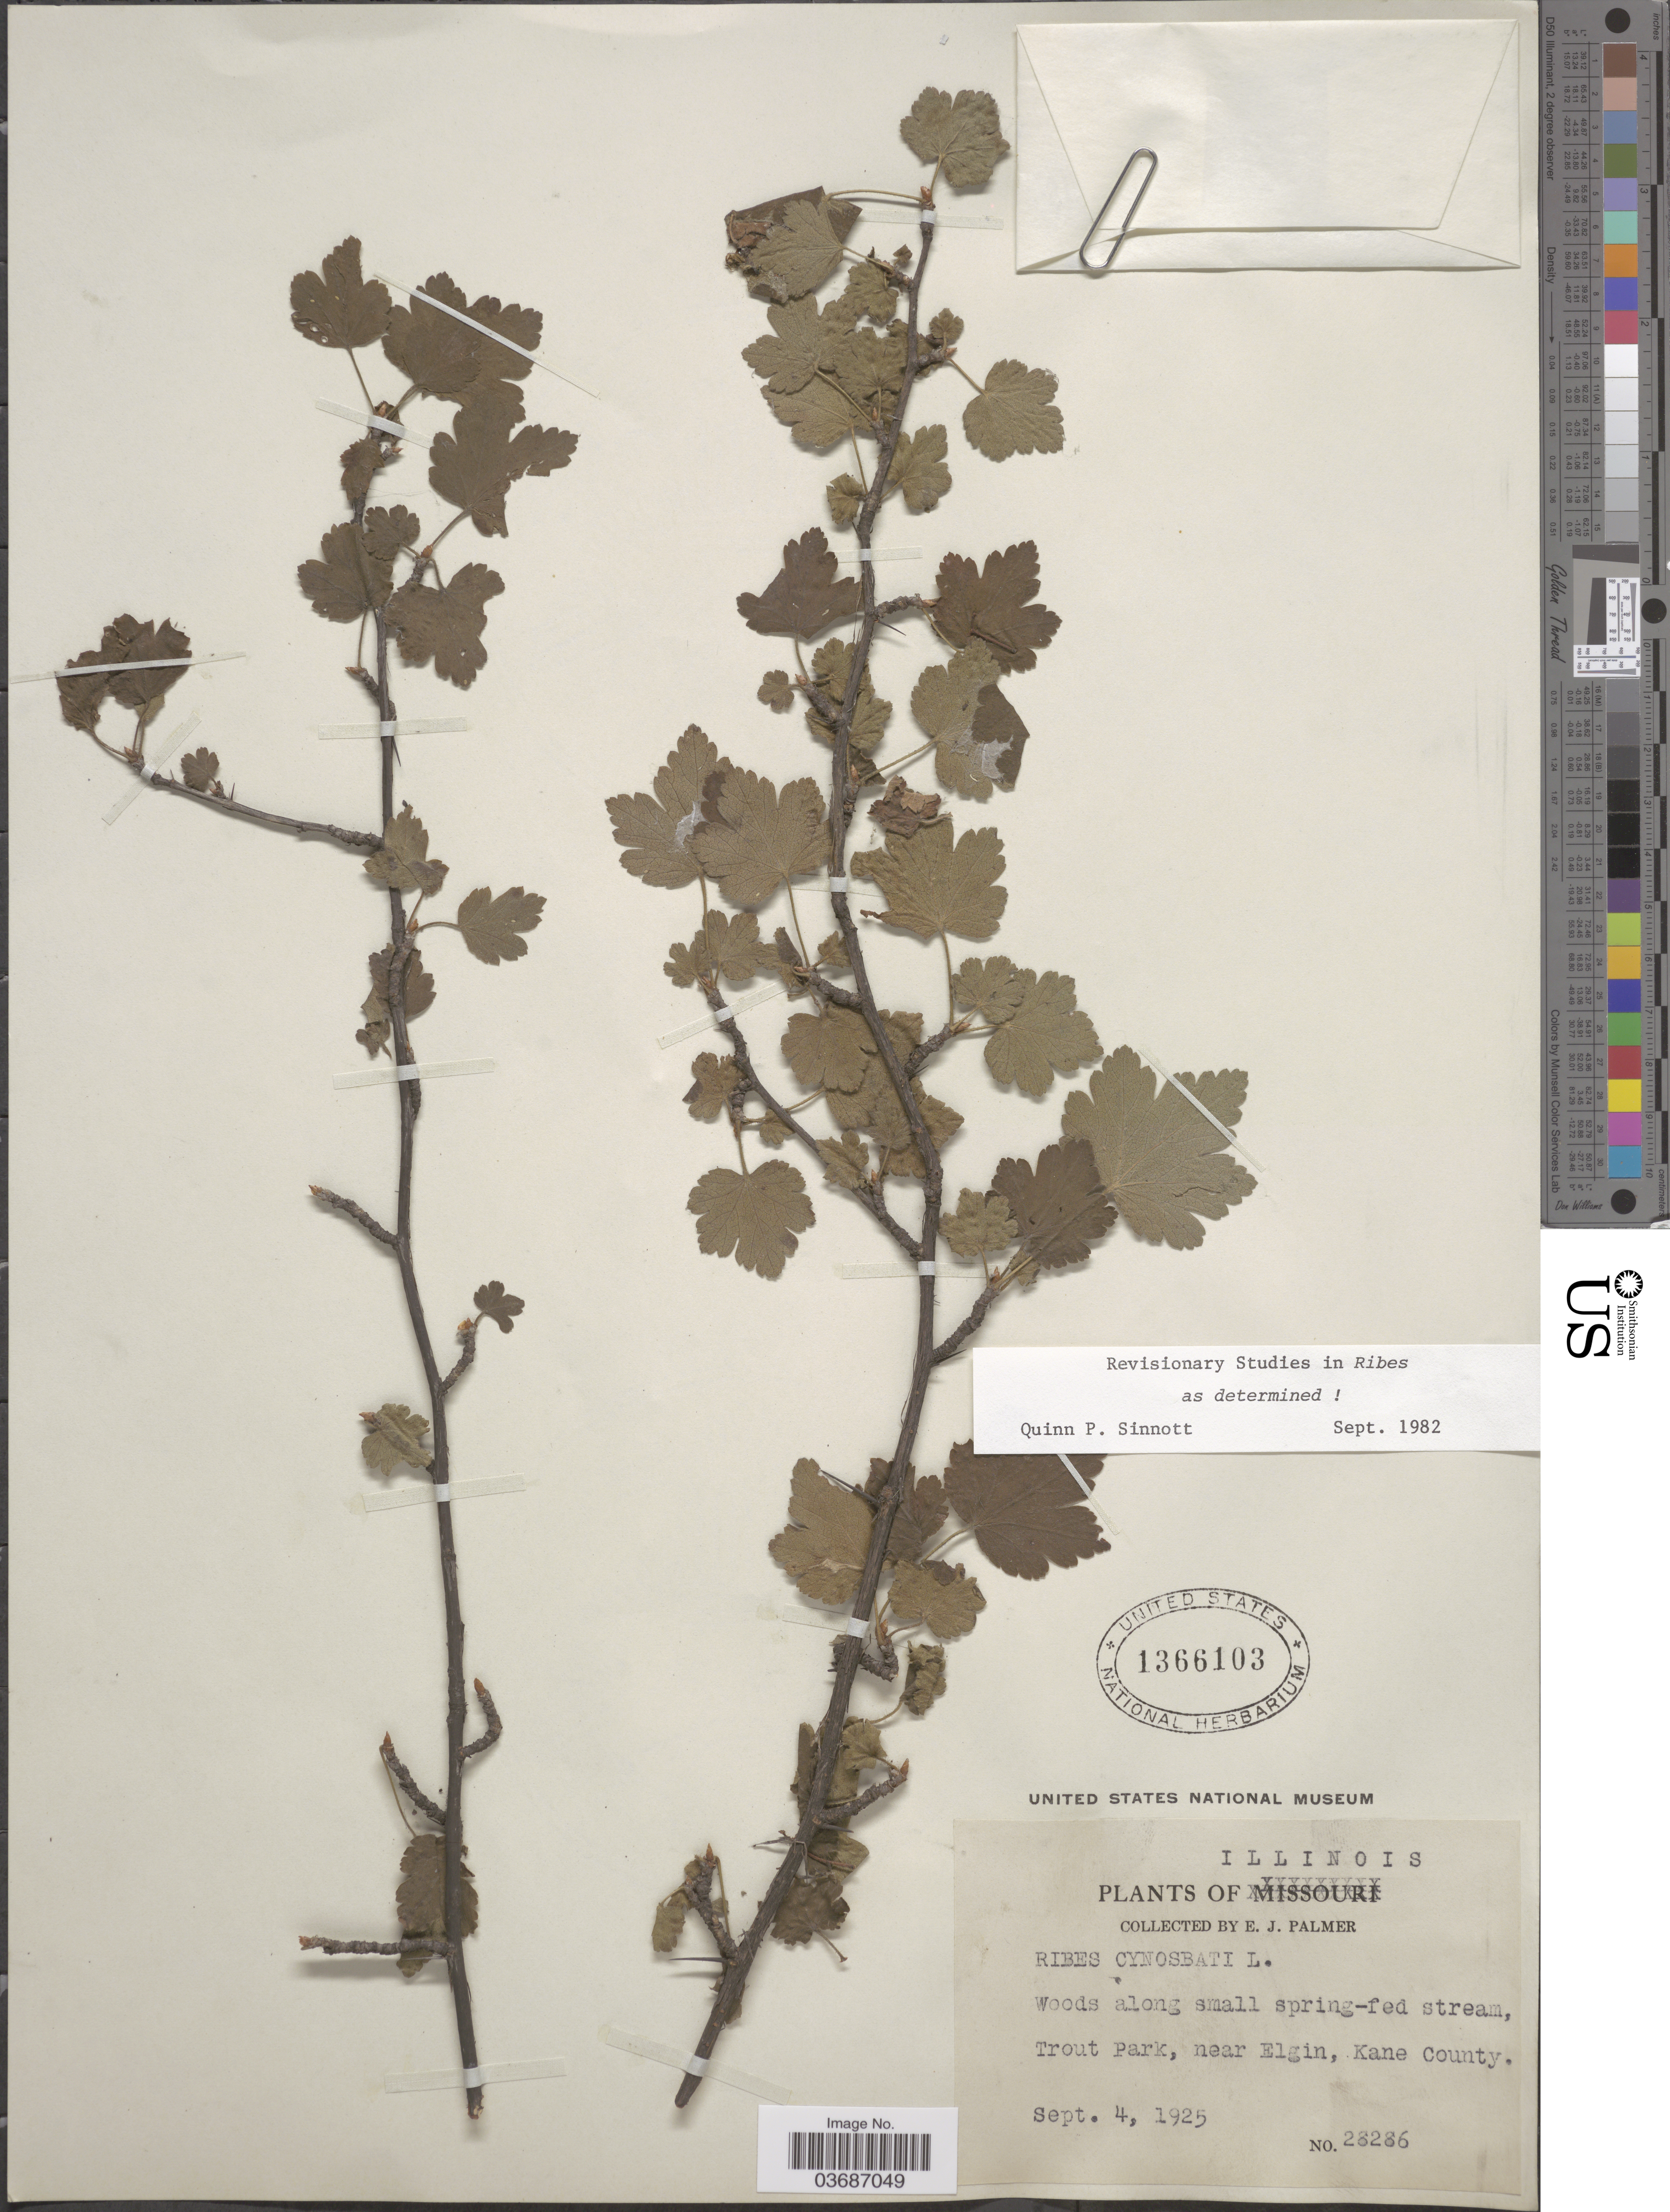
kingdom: Plantae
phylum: Tracheophyta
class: Magnoliopsida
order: Saxifragales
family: Grossulariaceae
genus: Ribes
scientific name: Ribes cynosbati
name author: L.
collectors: E. J. Palmer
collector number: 28286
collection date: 1925-09-04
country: United States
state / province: Illinois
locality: Woods along small spring-fed stream, Trout Park, near Elgin, Kane County.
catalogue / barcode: US 1366103